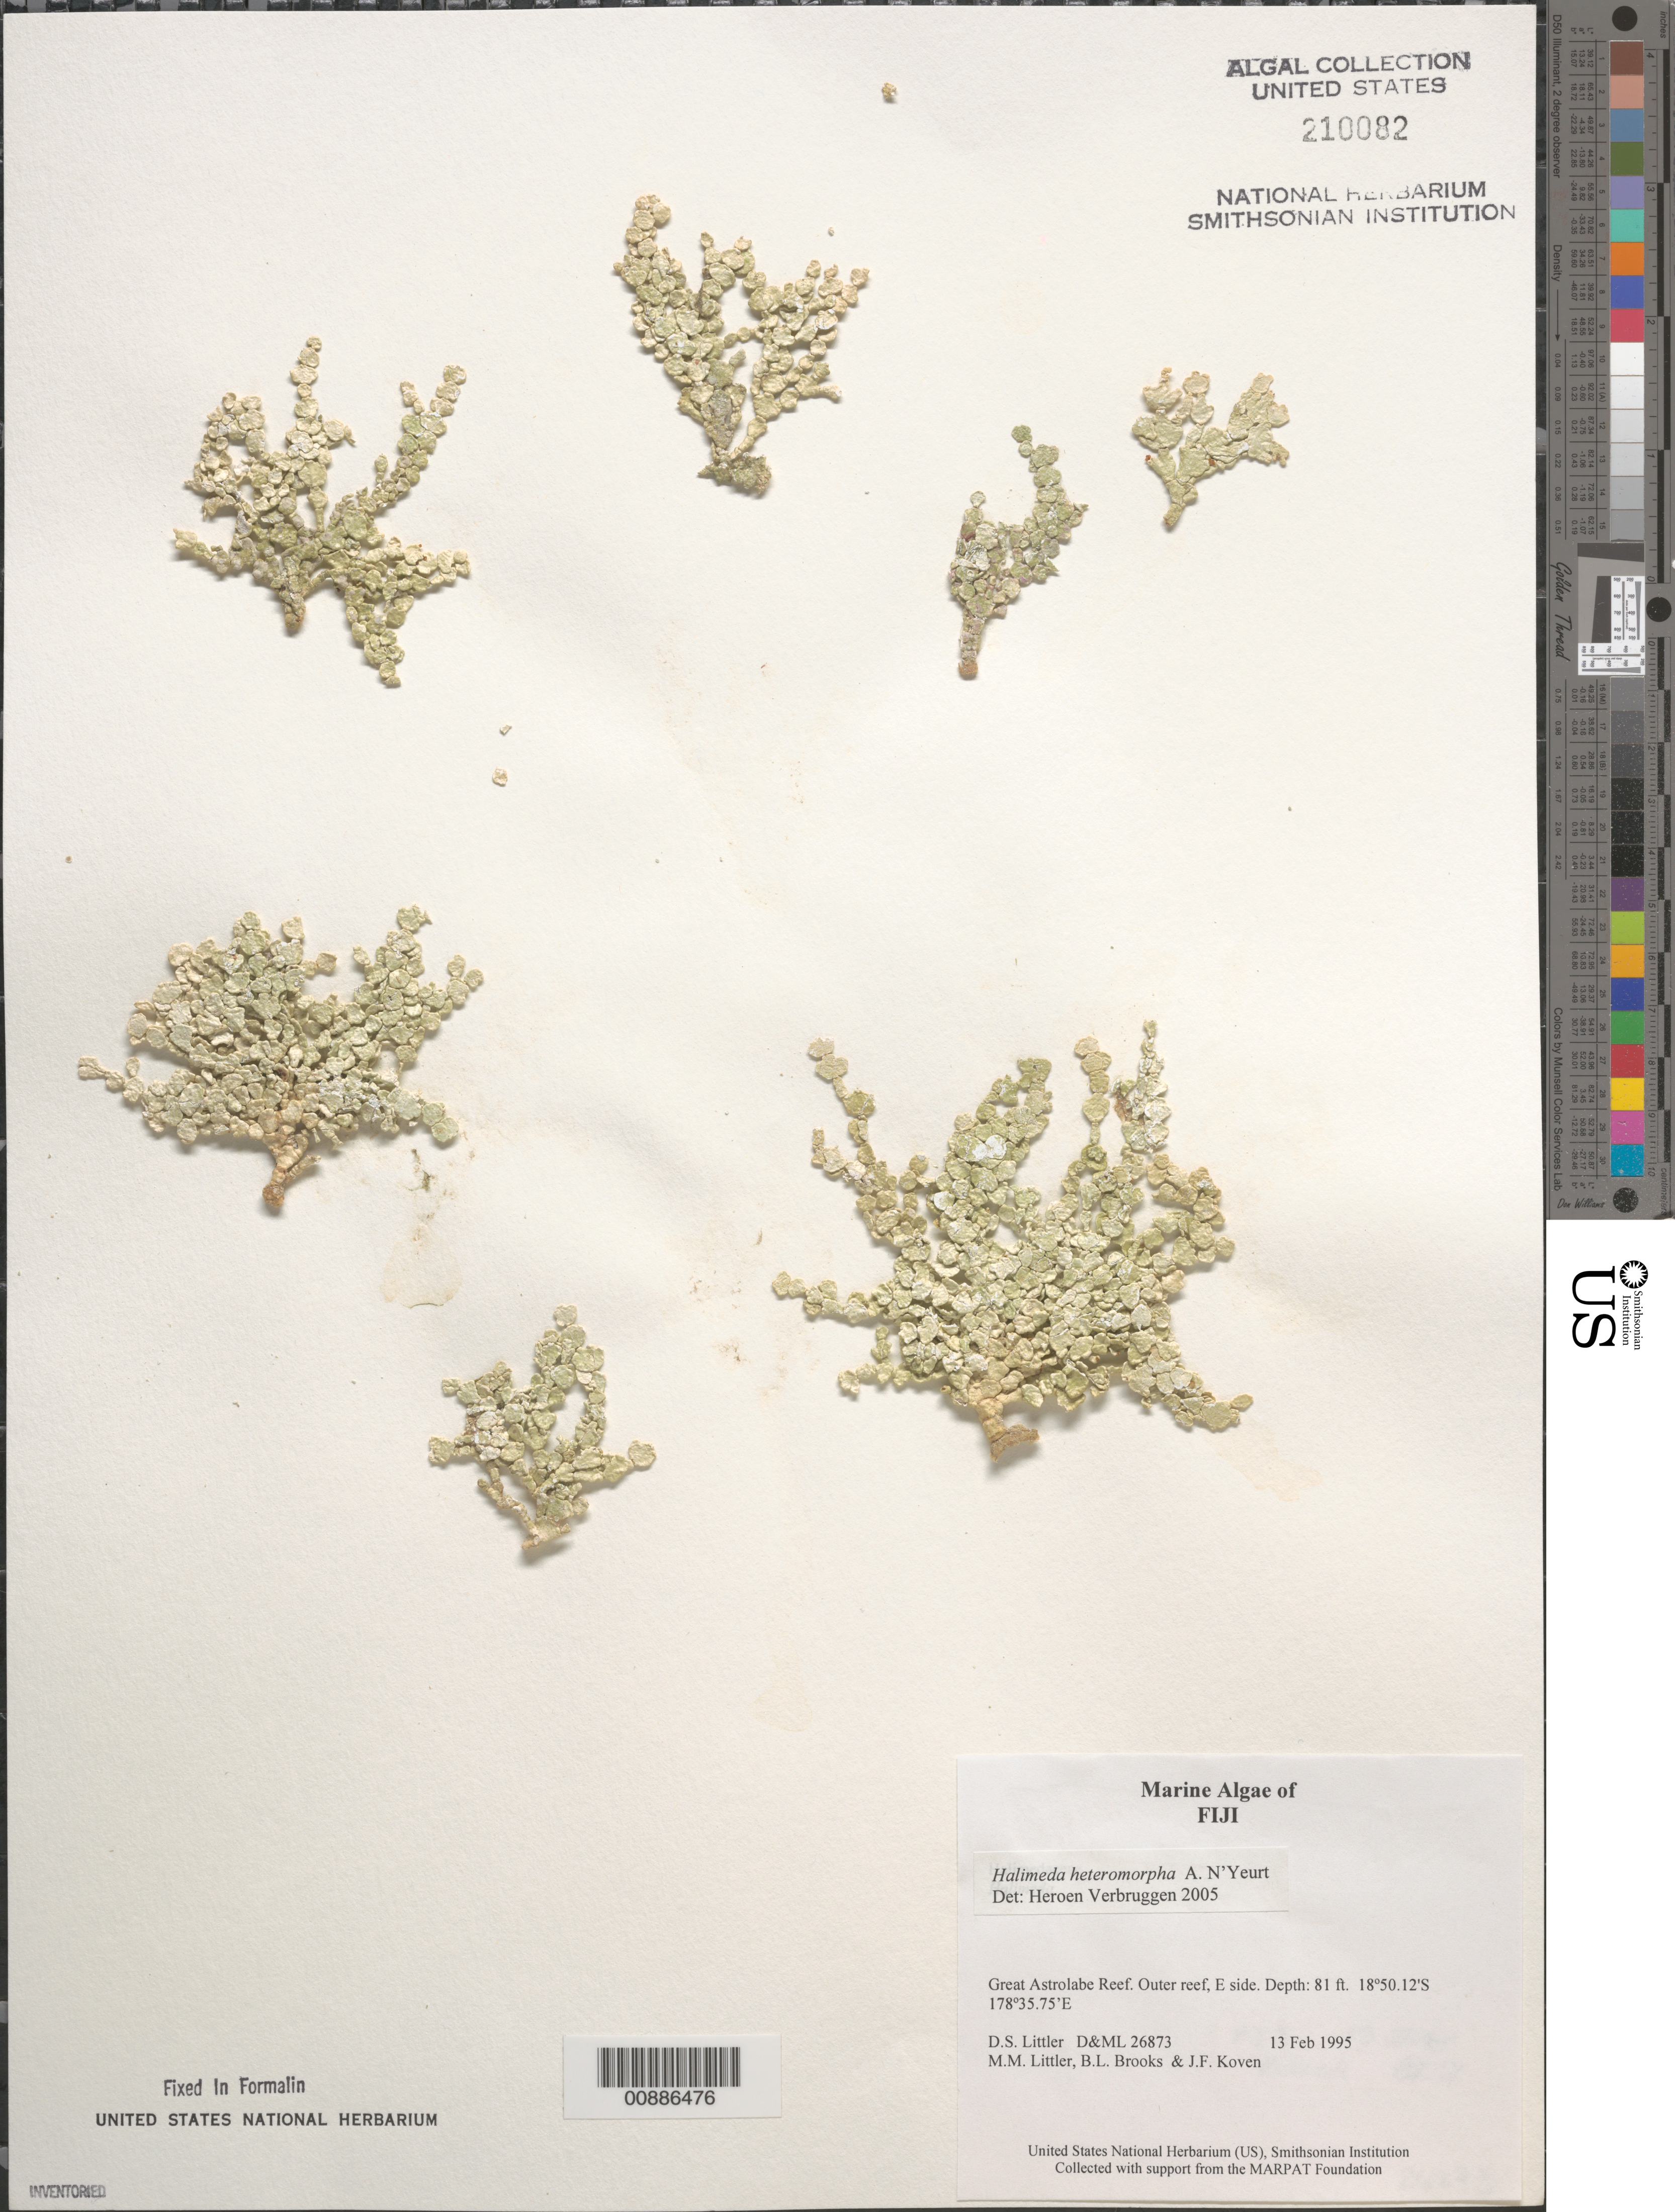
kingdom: Plantae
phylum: Chlorophyta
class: Ulvophyceae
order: Bryopsidales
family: Halimedaceae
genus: Halimeda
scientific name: Halimeda heteromorpha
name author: N'Yeurt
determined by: Verbruggen, H.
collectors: D. S. Littler, M. M. Littler, B. Brooks & J. Koven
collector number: D&ML 26873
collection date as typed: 13 Feb 1995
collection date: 1995-02-13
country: Fiji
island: Great Astrolabe Reef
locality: Great Astrolabe Reef, outer reef, east side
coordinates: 18 50.12'S, 178 35.75'E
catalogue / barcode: US 210082